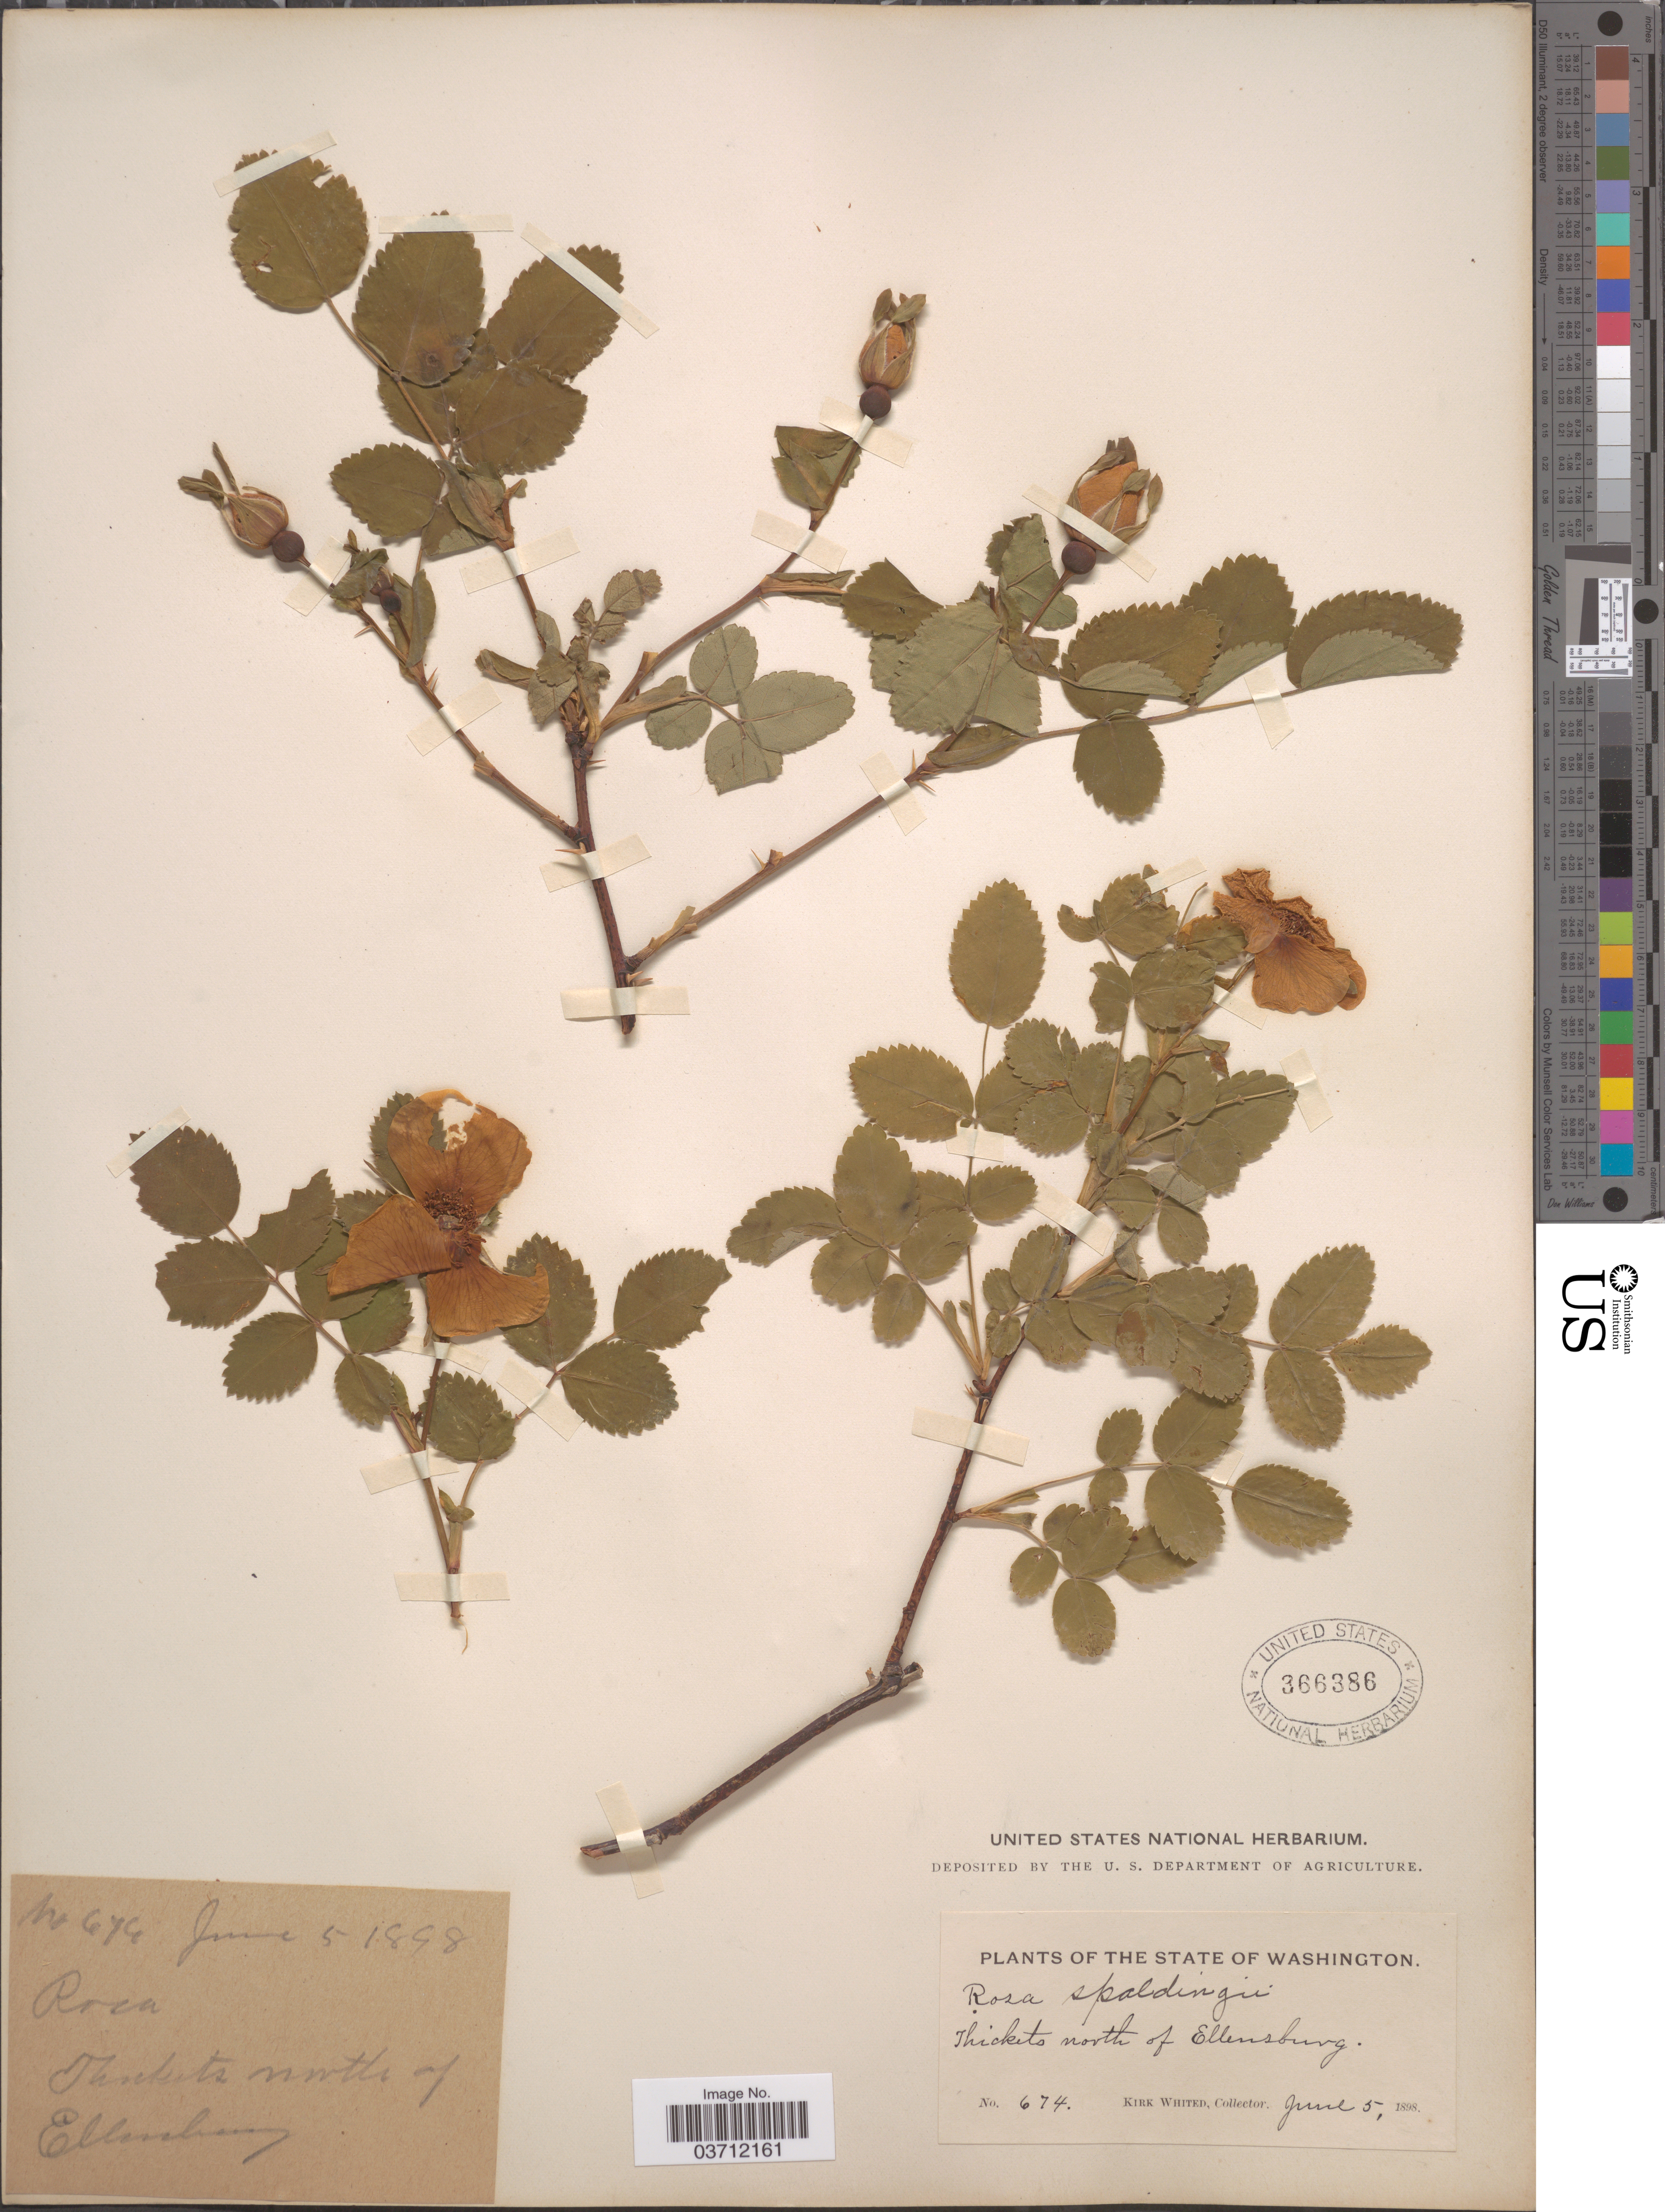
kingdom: Plantae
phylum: Tracheophyta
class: Magnoliopsida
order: Rosales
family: Rosaceae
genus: Rosa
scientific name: Rosa spaldingii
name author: Crép. ex Rydb.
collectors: K. Whited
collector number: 674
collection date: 1898-06-05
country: United States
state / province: Washington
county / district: Kittitas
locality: Thickets north of Ellensburg.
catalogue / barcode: US 366386